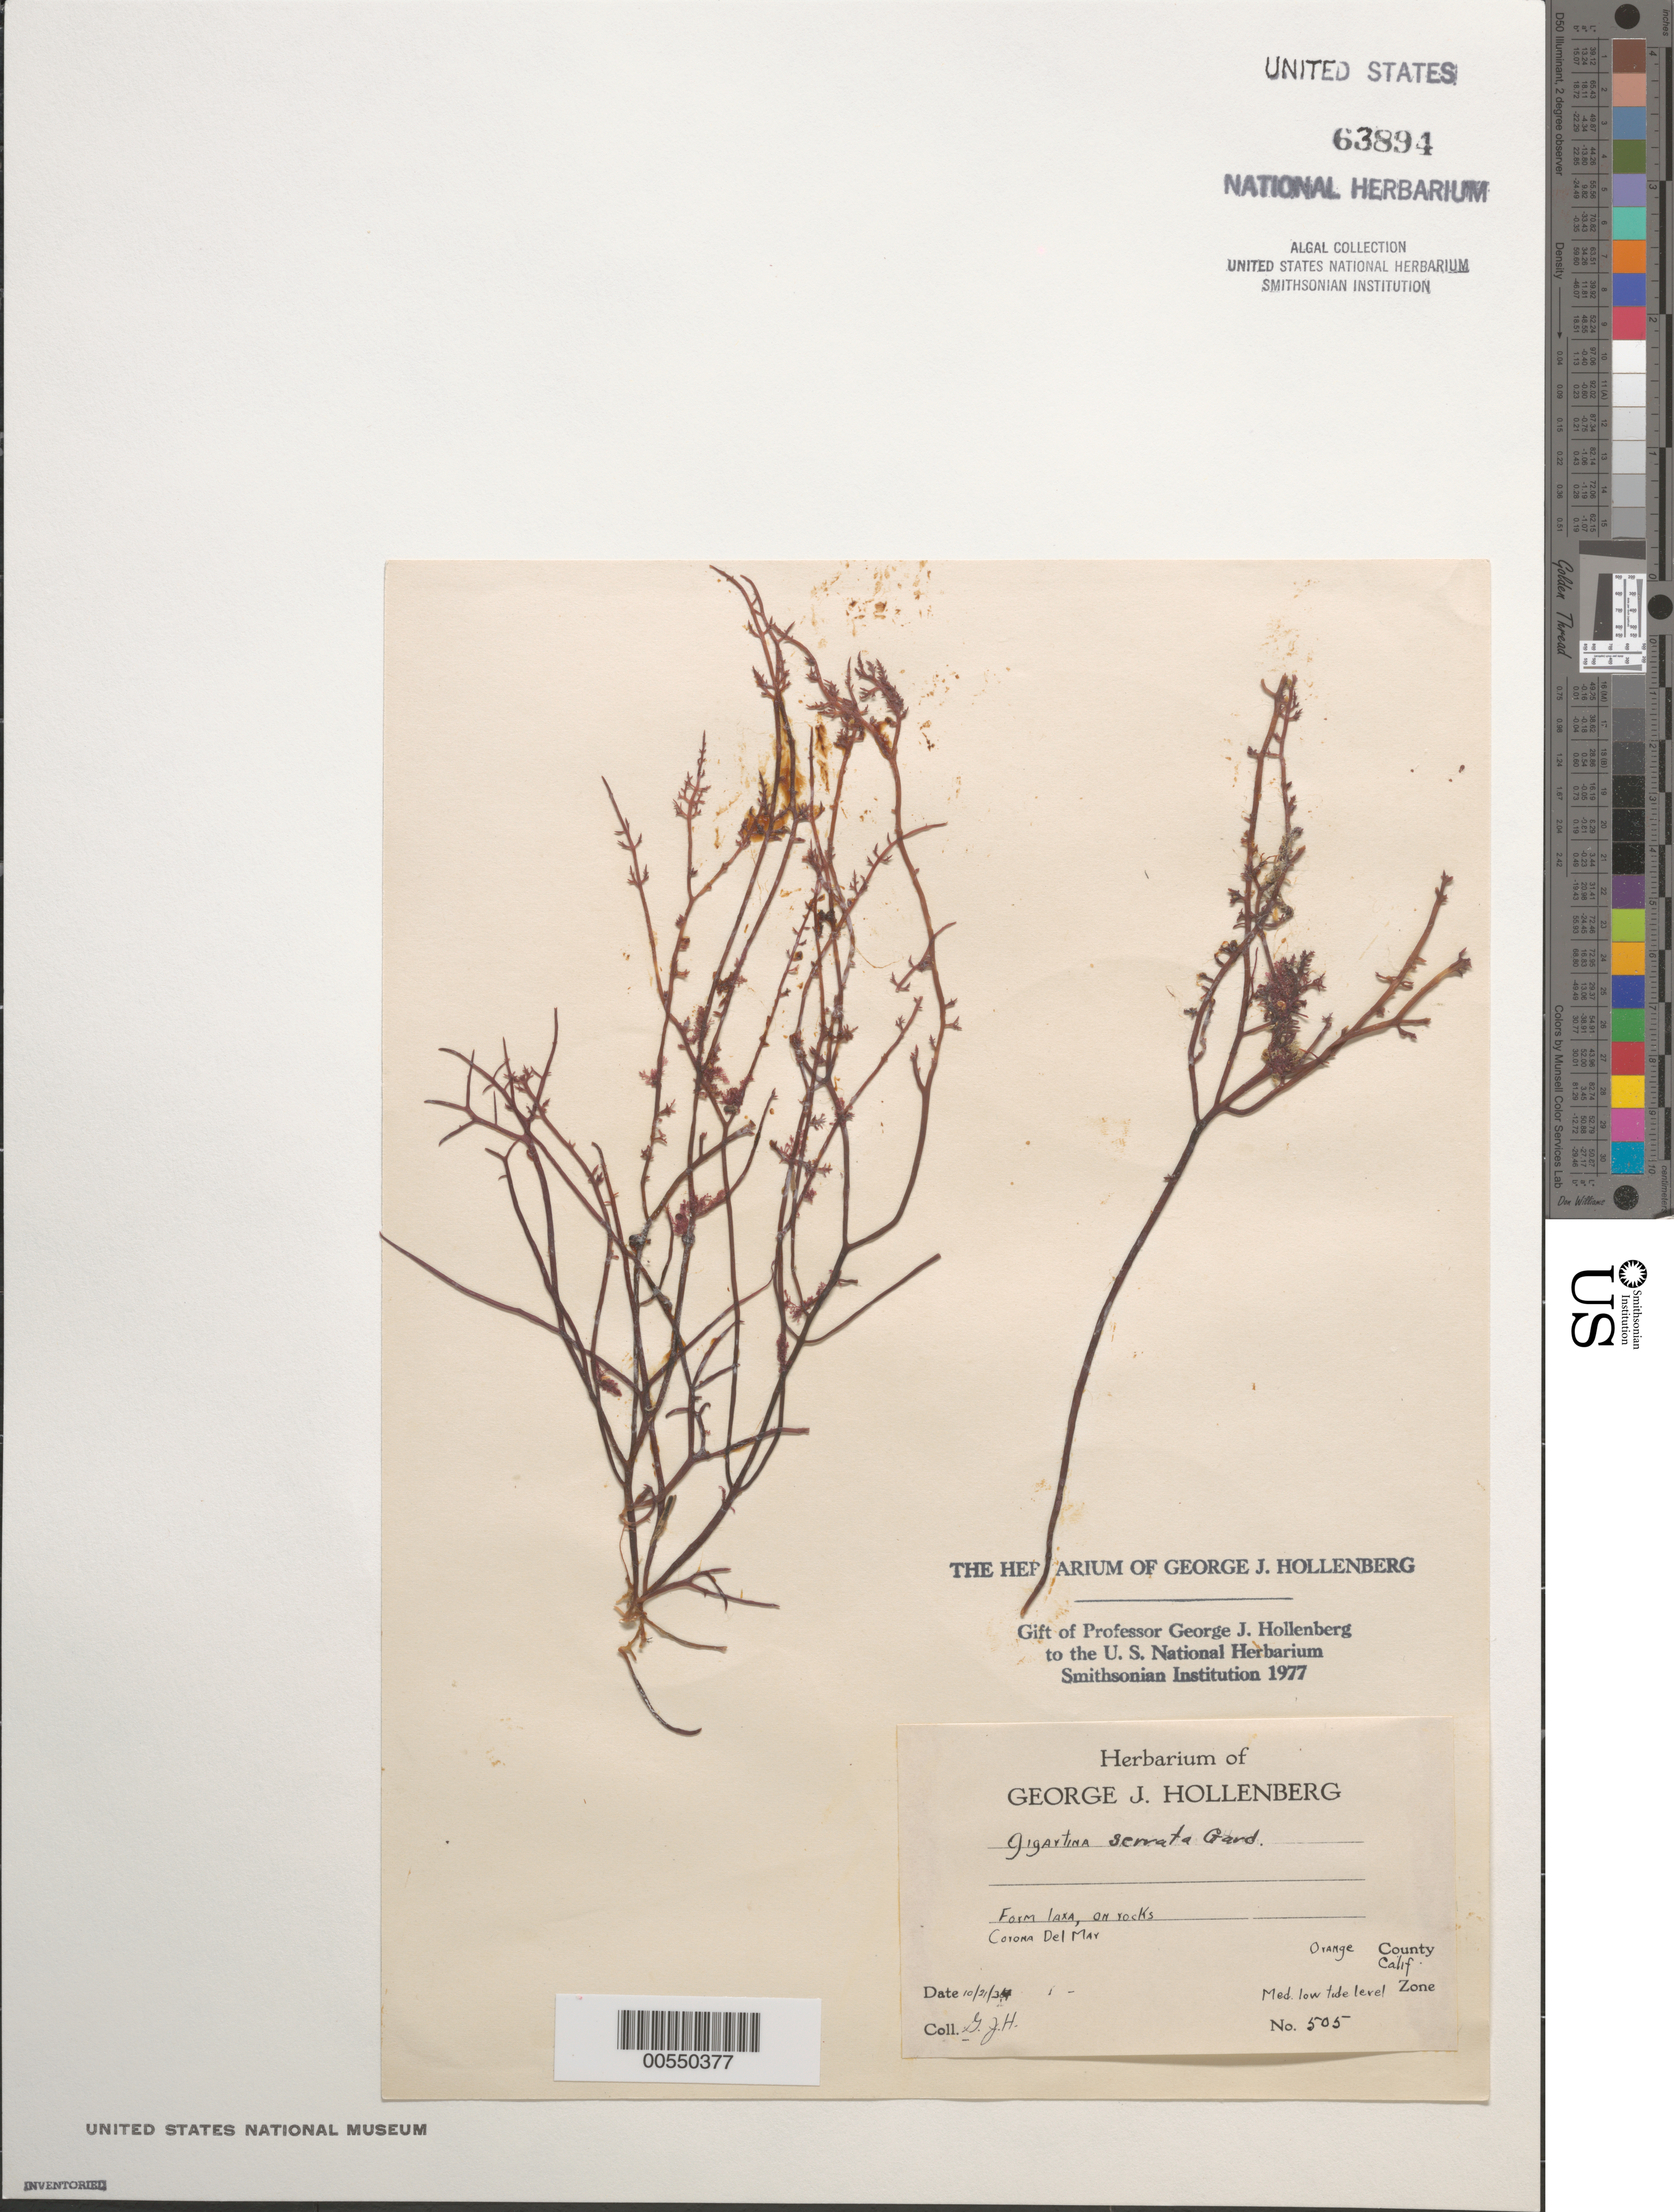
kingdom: Plantae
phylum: Rhodophyta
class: Florideophyceae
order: Gigartinales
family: Gigartinaceae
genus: Chondracanthus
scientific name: Chondracanthus serratus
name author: (N.L. Gardner) J.R. Hughey & Hommersand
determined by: Algae name updating Project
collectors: G. Hollenberg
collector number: GJH 505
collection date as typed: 21 Oct 1934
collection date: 1934-10-21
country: United States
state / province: California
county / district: Orange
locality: Corona del Mar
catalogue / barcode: US 63894